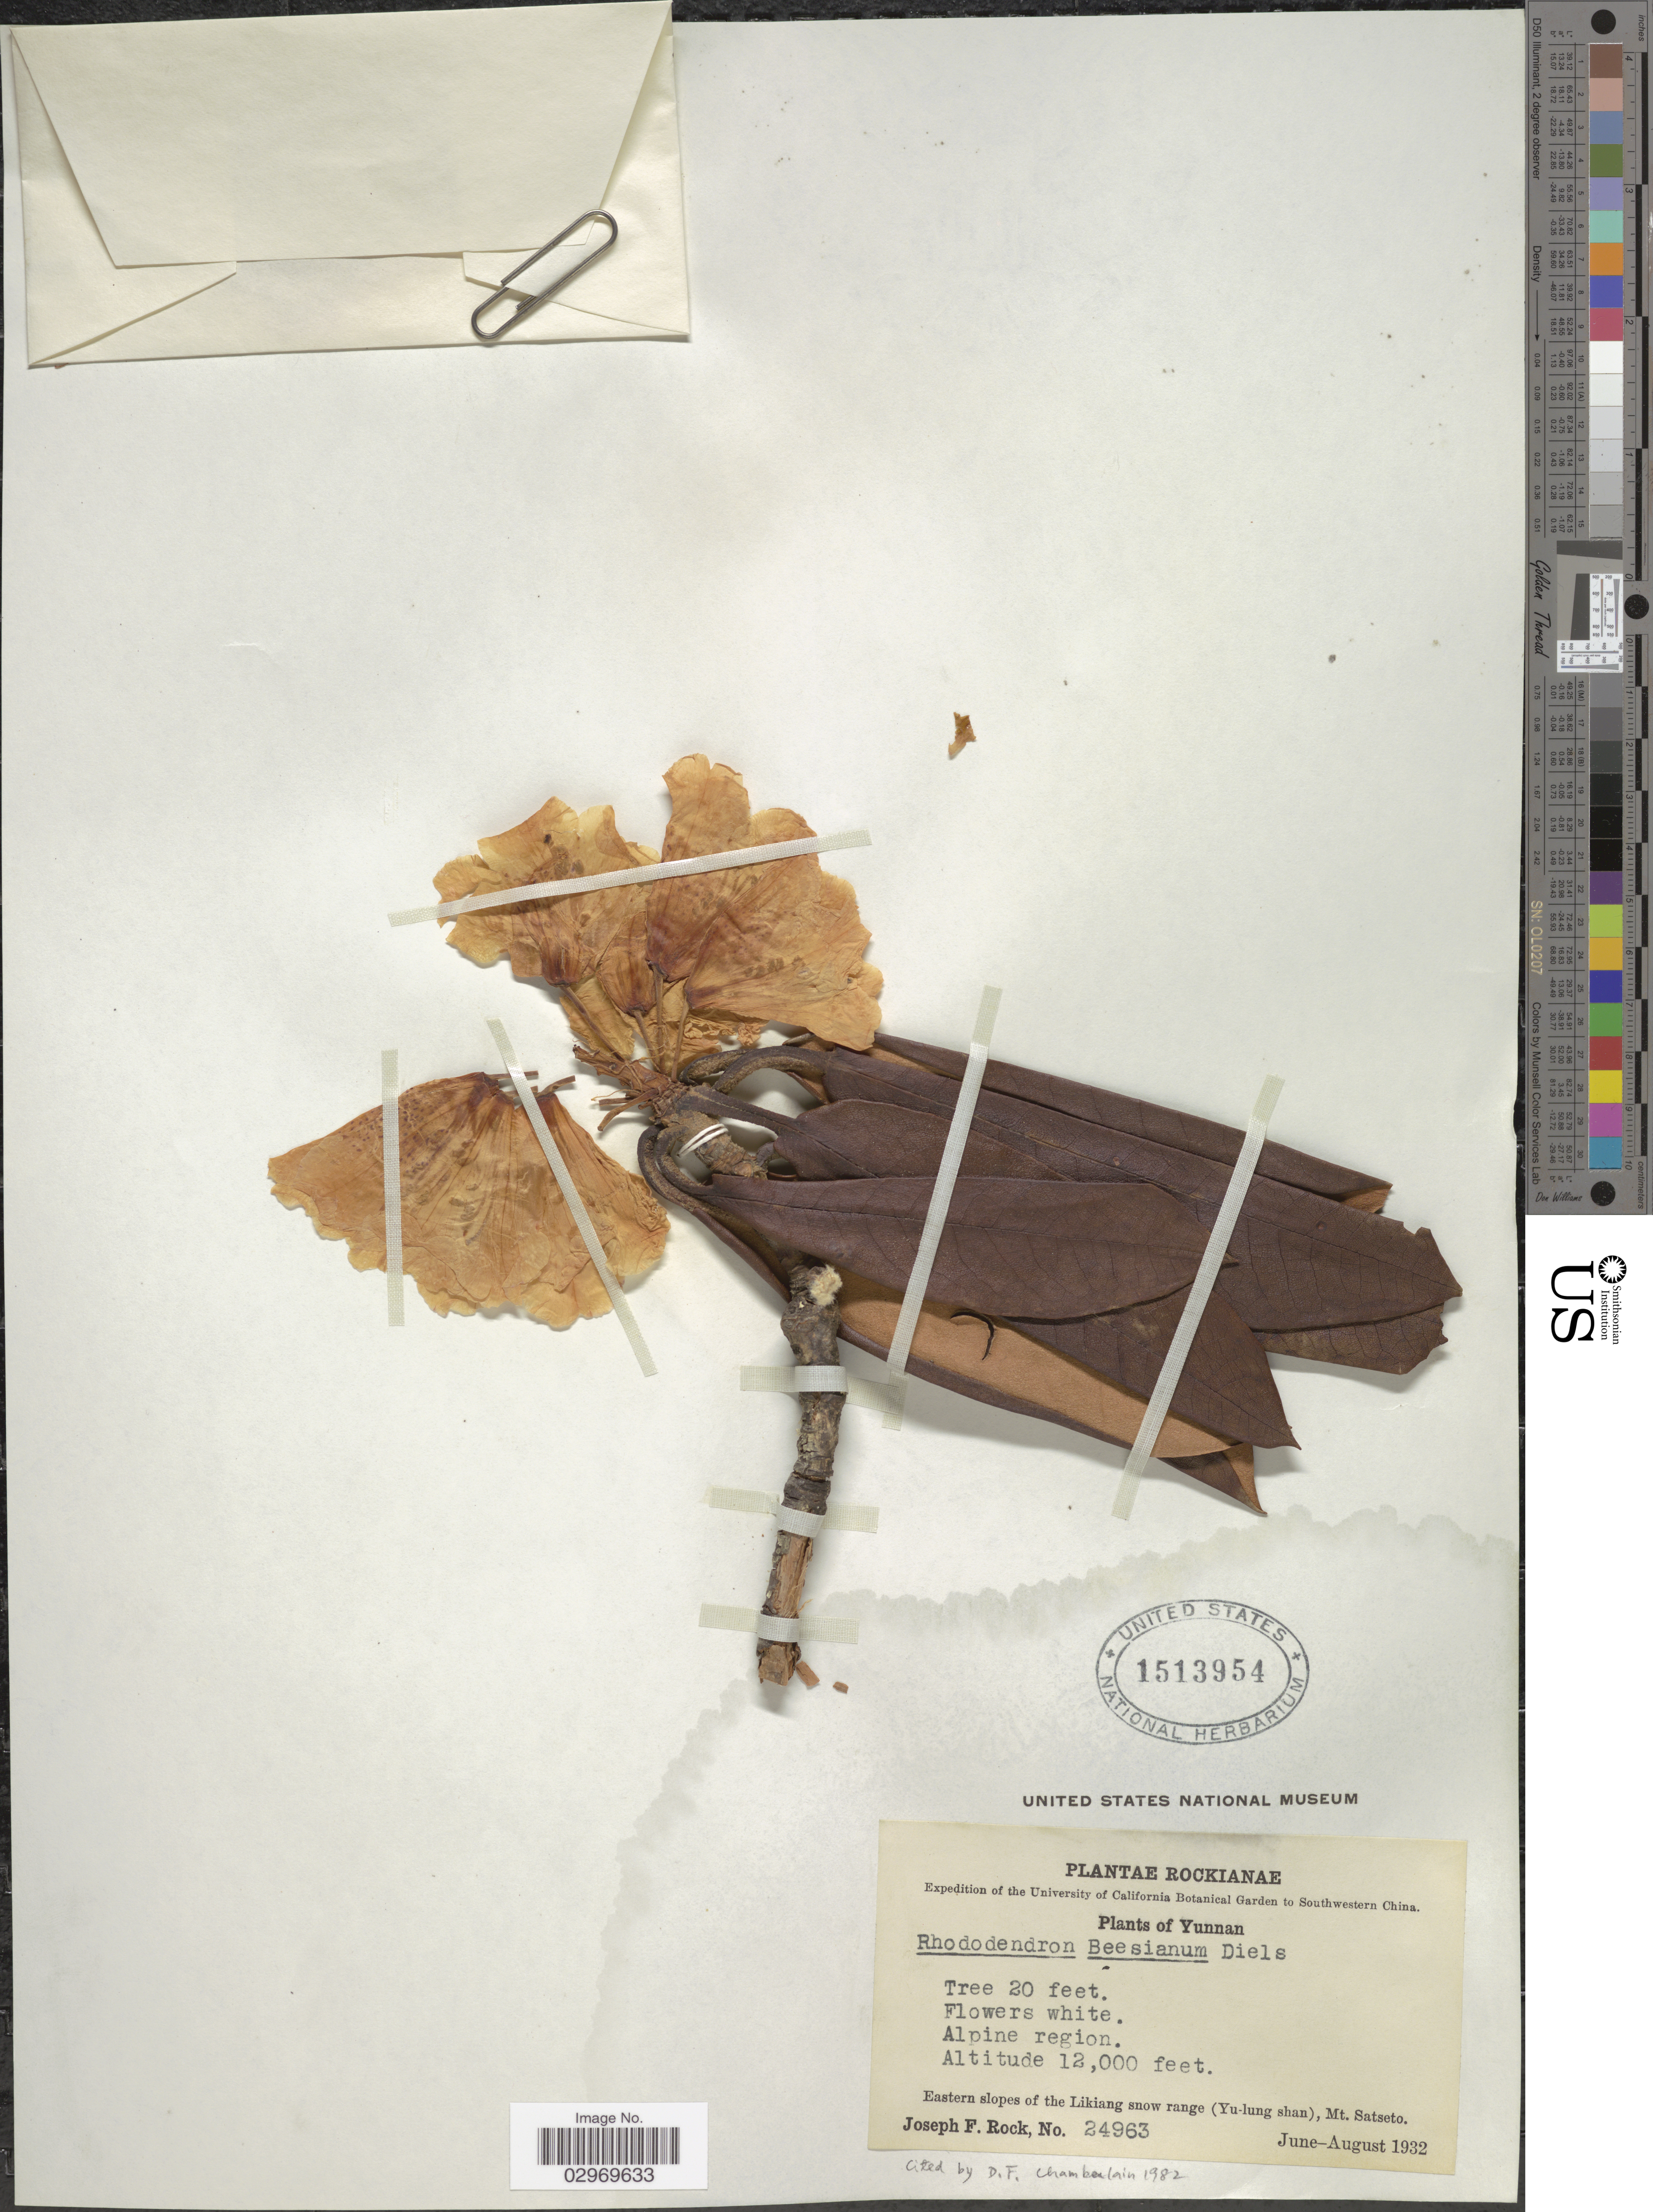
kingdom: Plantae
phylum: Tracheophyta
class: Magnoliopsida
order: Ericales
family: Ericaceae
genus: Rhododendron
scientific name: Rhododendron beesianum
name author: Diels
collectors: J. F. Rock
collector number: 24963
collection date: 1932-06/1932-08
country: China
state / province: Yunnan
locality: Southwestern China. Alpine region. Eastern slopes of the Likiang snow range (Yu-lung shan), Mt. Satseto.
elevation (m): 3658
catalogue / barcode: US 1513954